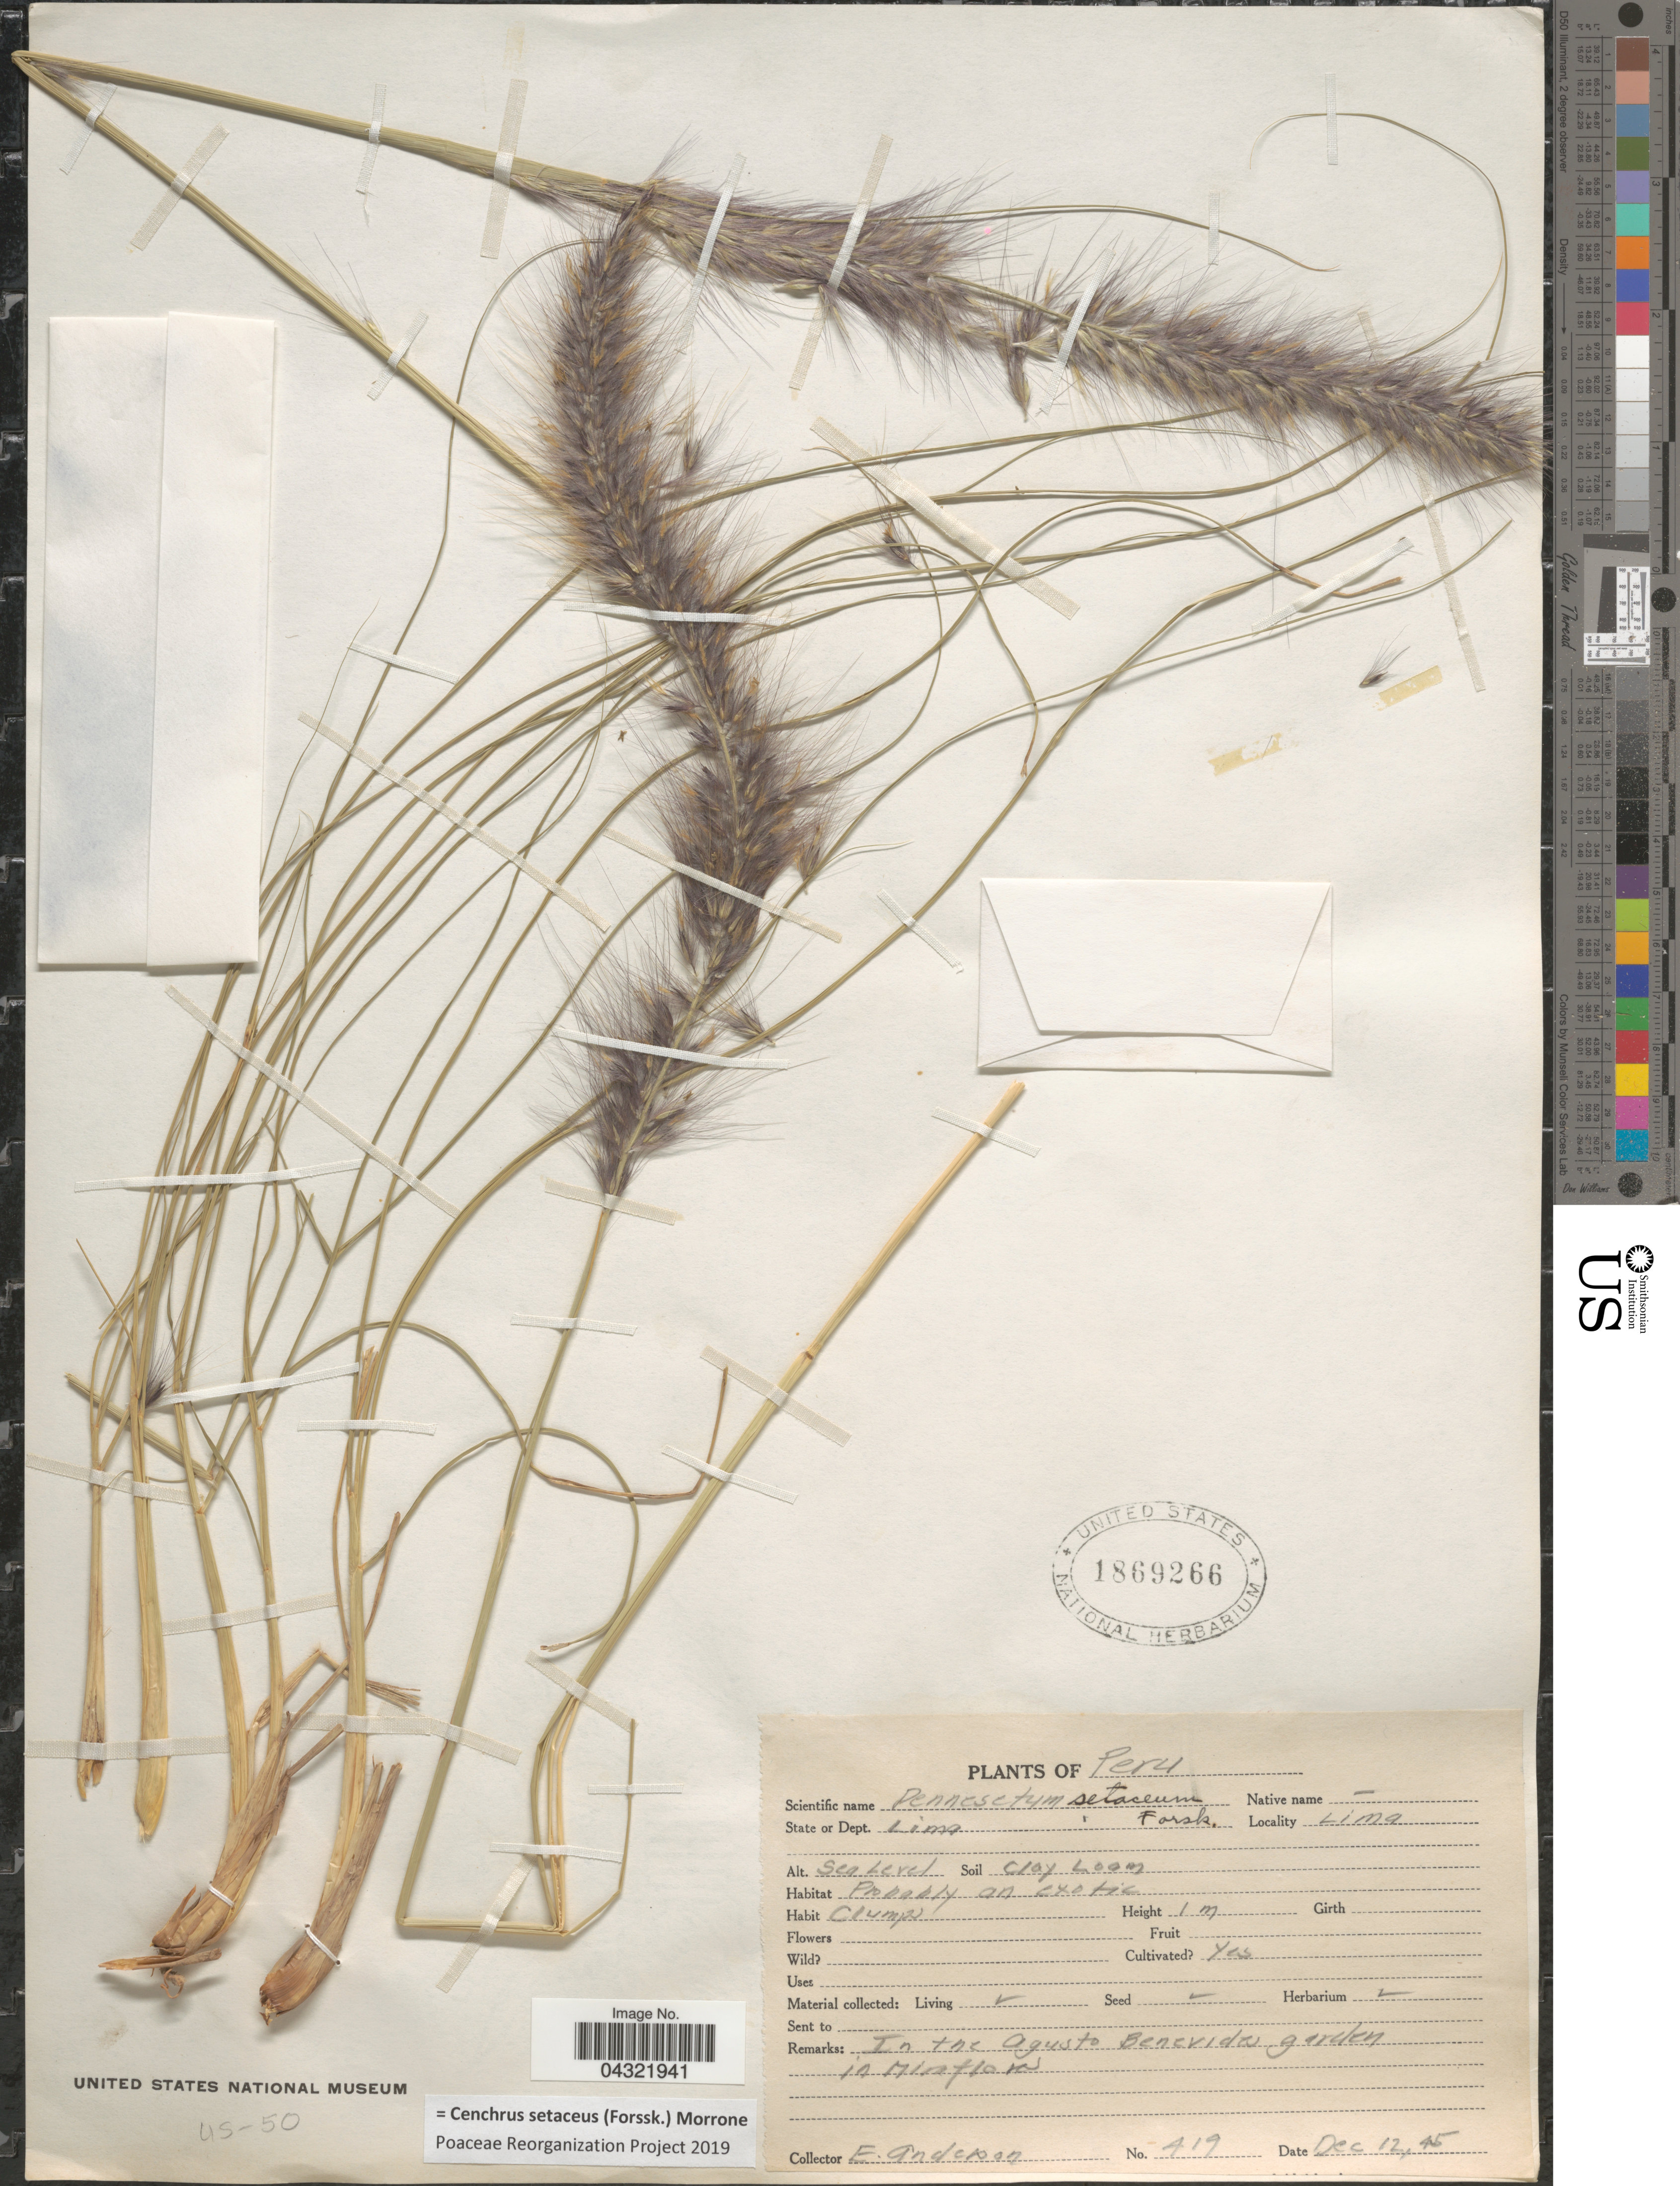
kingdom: Plantae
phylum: Tracheophyta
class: Liliopsida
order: Poales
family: Poaceae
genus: Cenchrus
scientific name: Cenchrus setaceus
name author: (Forssk.) Morrone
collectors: E. Anderson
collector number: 419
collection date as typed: Transcribed d/m/y: 12/12/45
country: Peru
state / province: Lima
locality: Dept. Lima. Lima.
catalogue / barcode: US 1869266